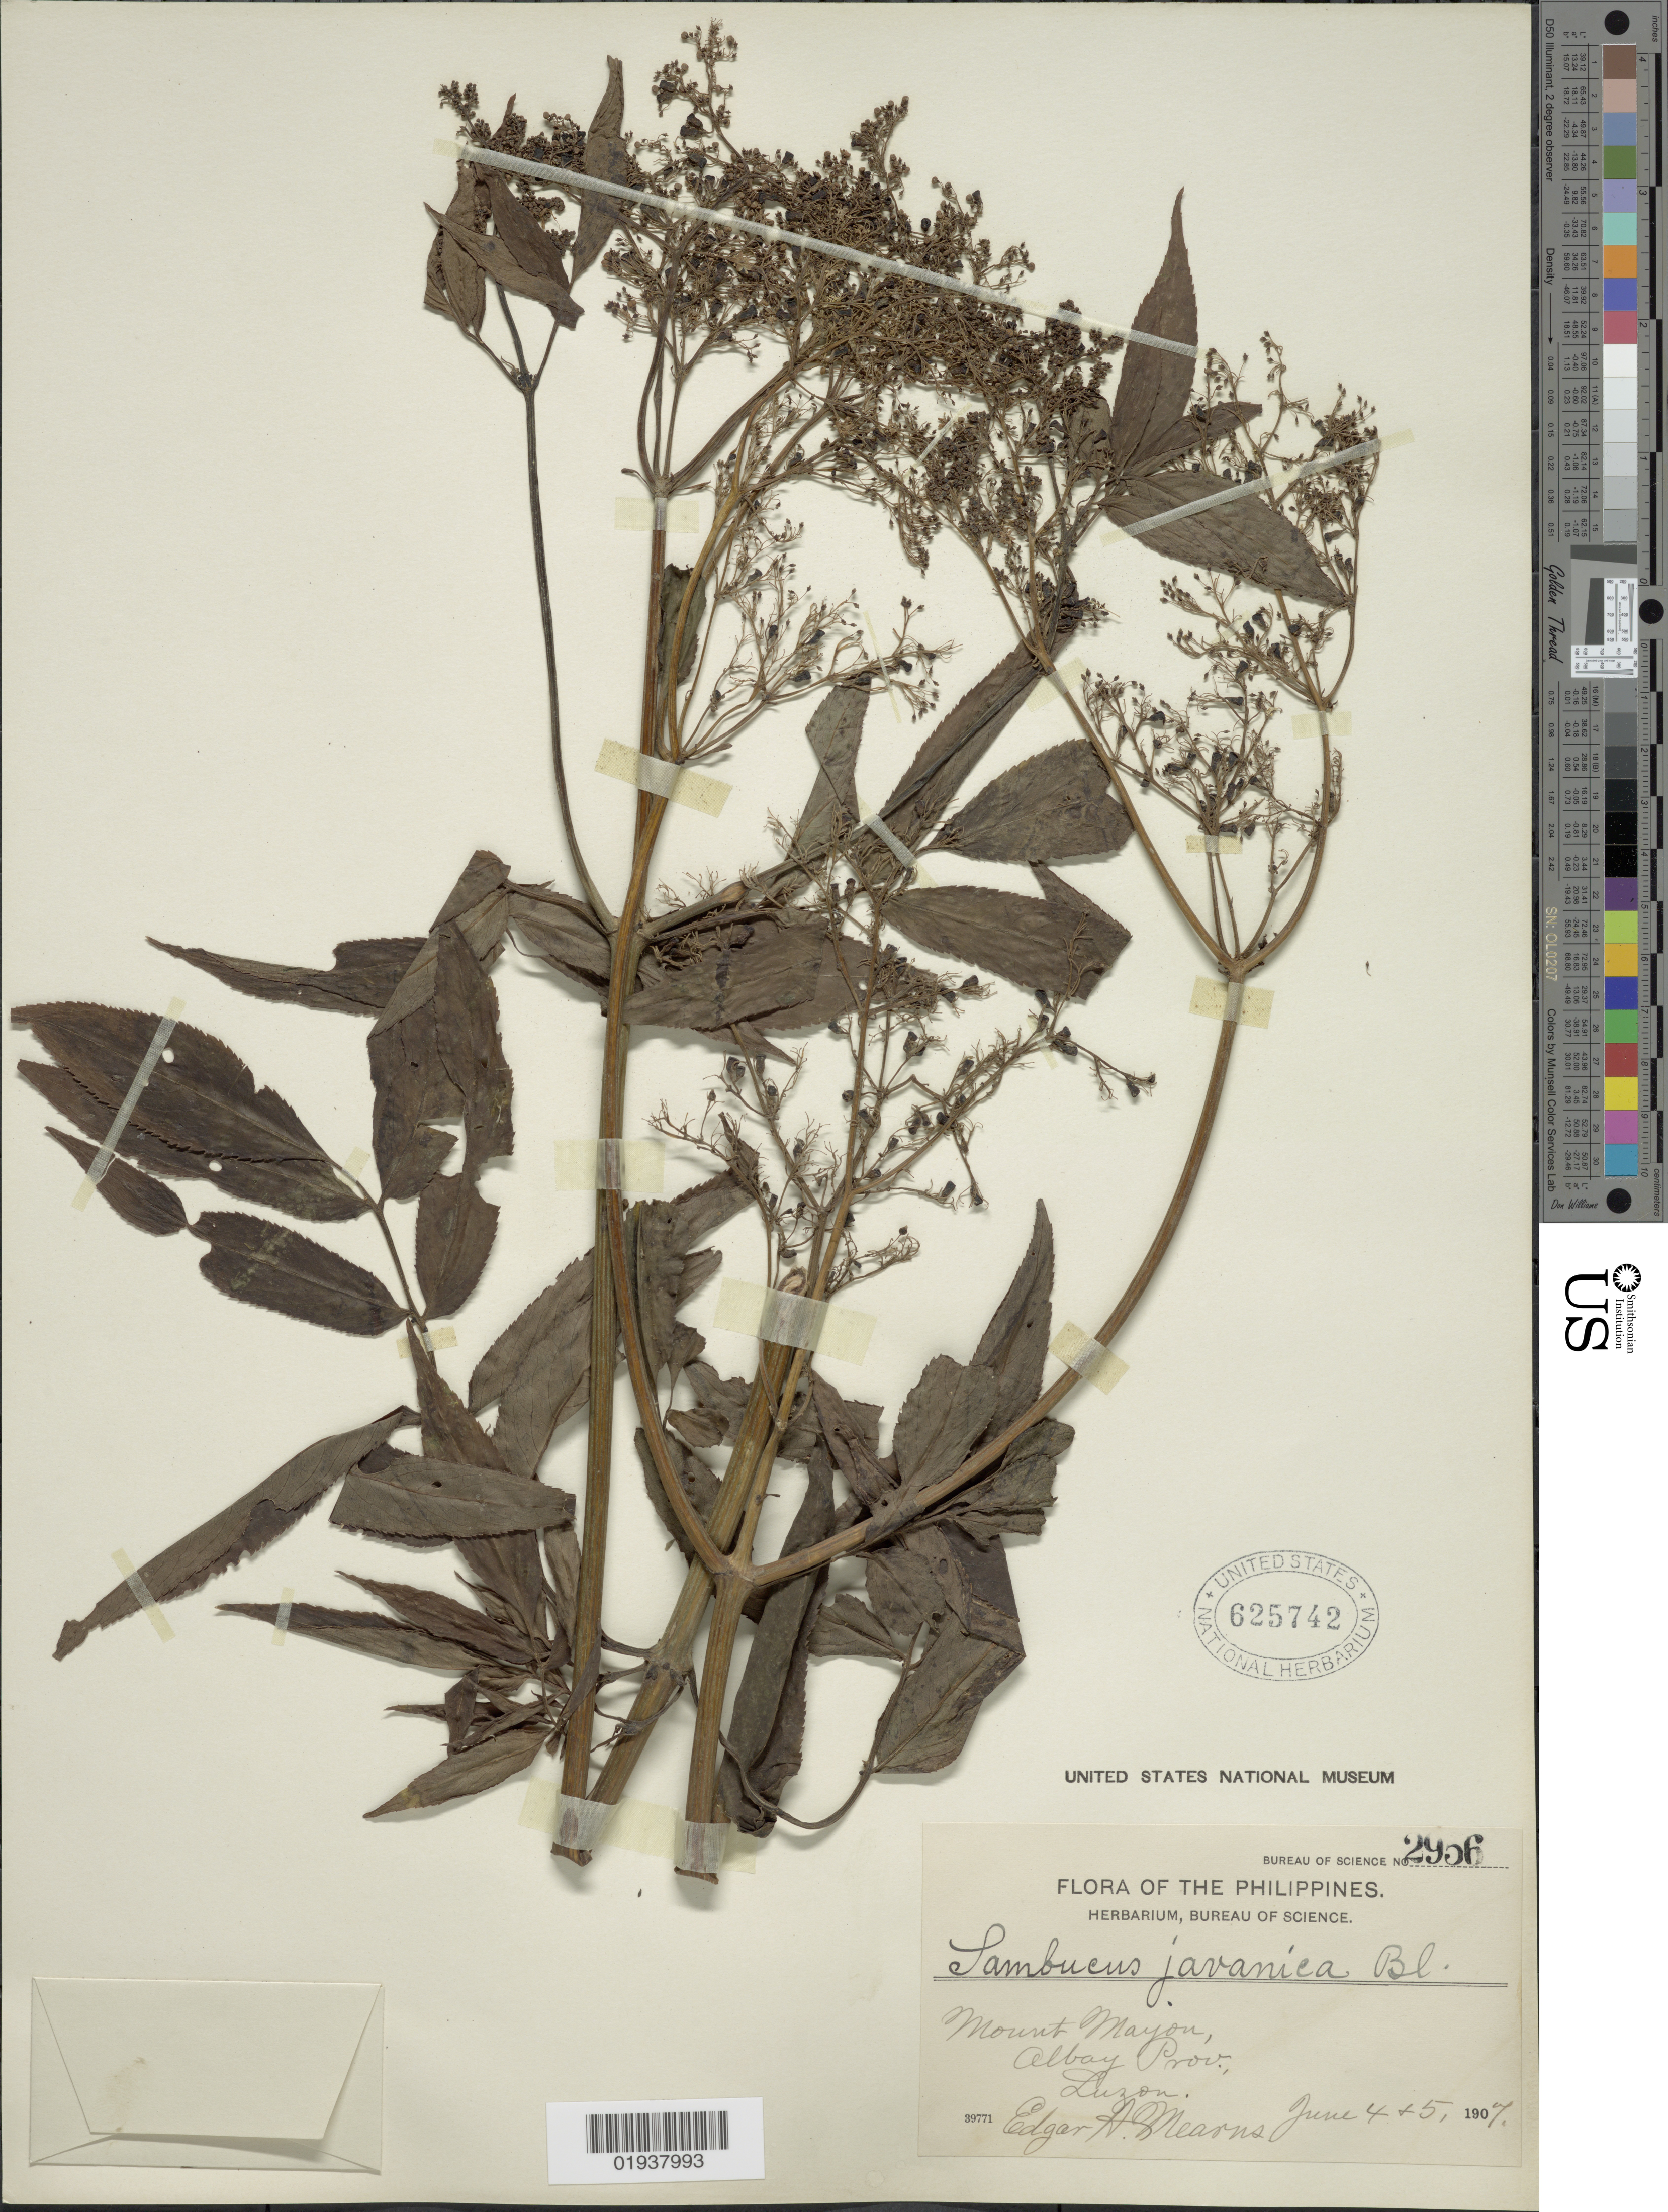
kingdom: Plantae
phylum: Tracheophyta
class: Magnoliopsida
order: Dipsacales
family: Viburnaceae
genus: Sambucus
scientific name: Sambucus javanica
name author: Blume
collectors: E. A. Mearns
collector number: Bureau of Science 2956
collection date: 1907-06-04/1907-06-05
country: Philippines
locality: Mount Mayon, Albay Prov., Luzon.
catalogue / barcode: US 625742